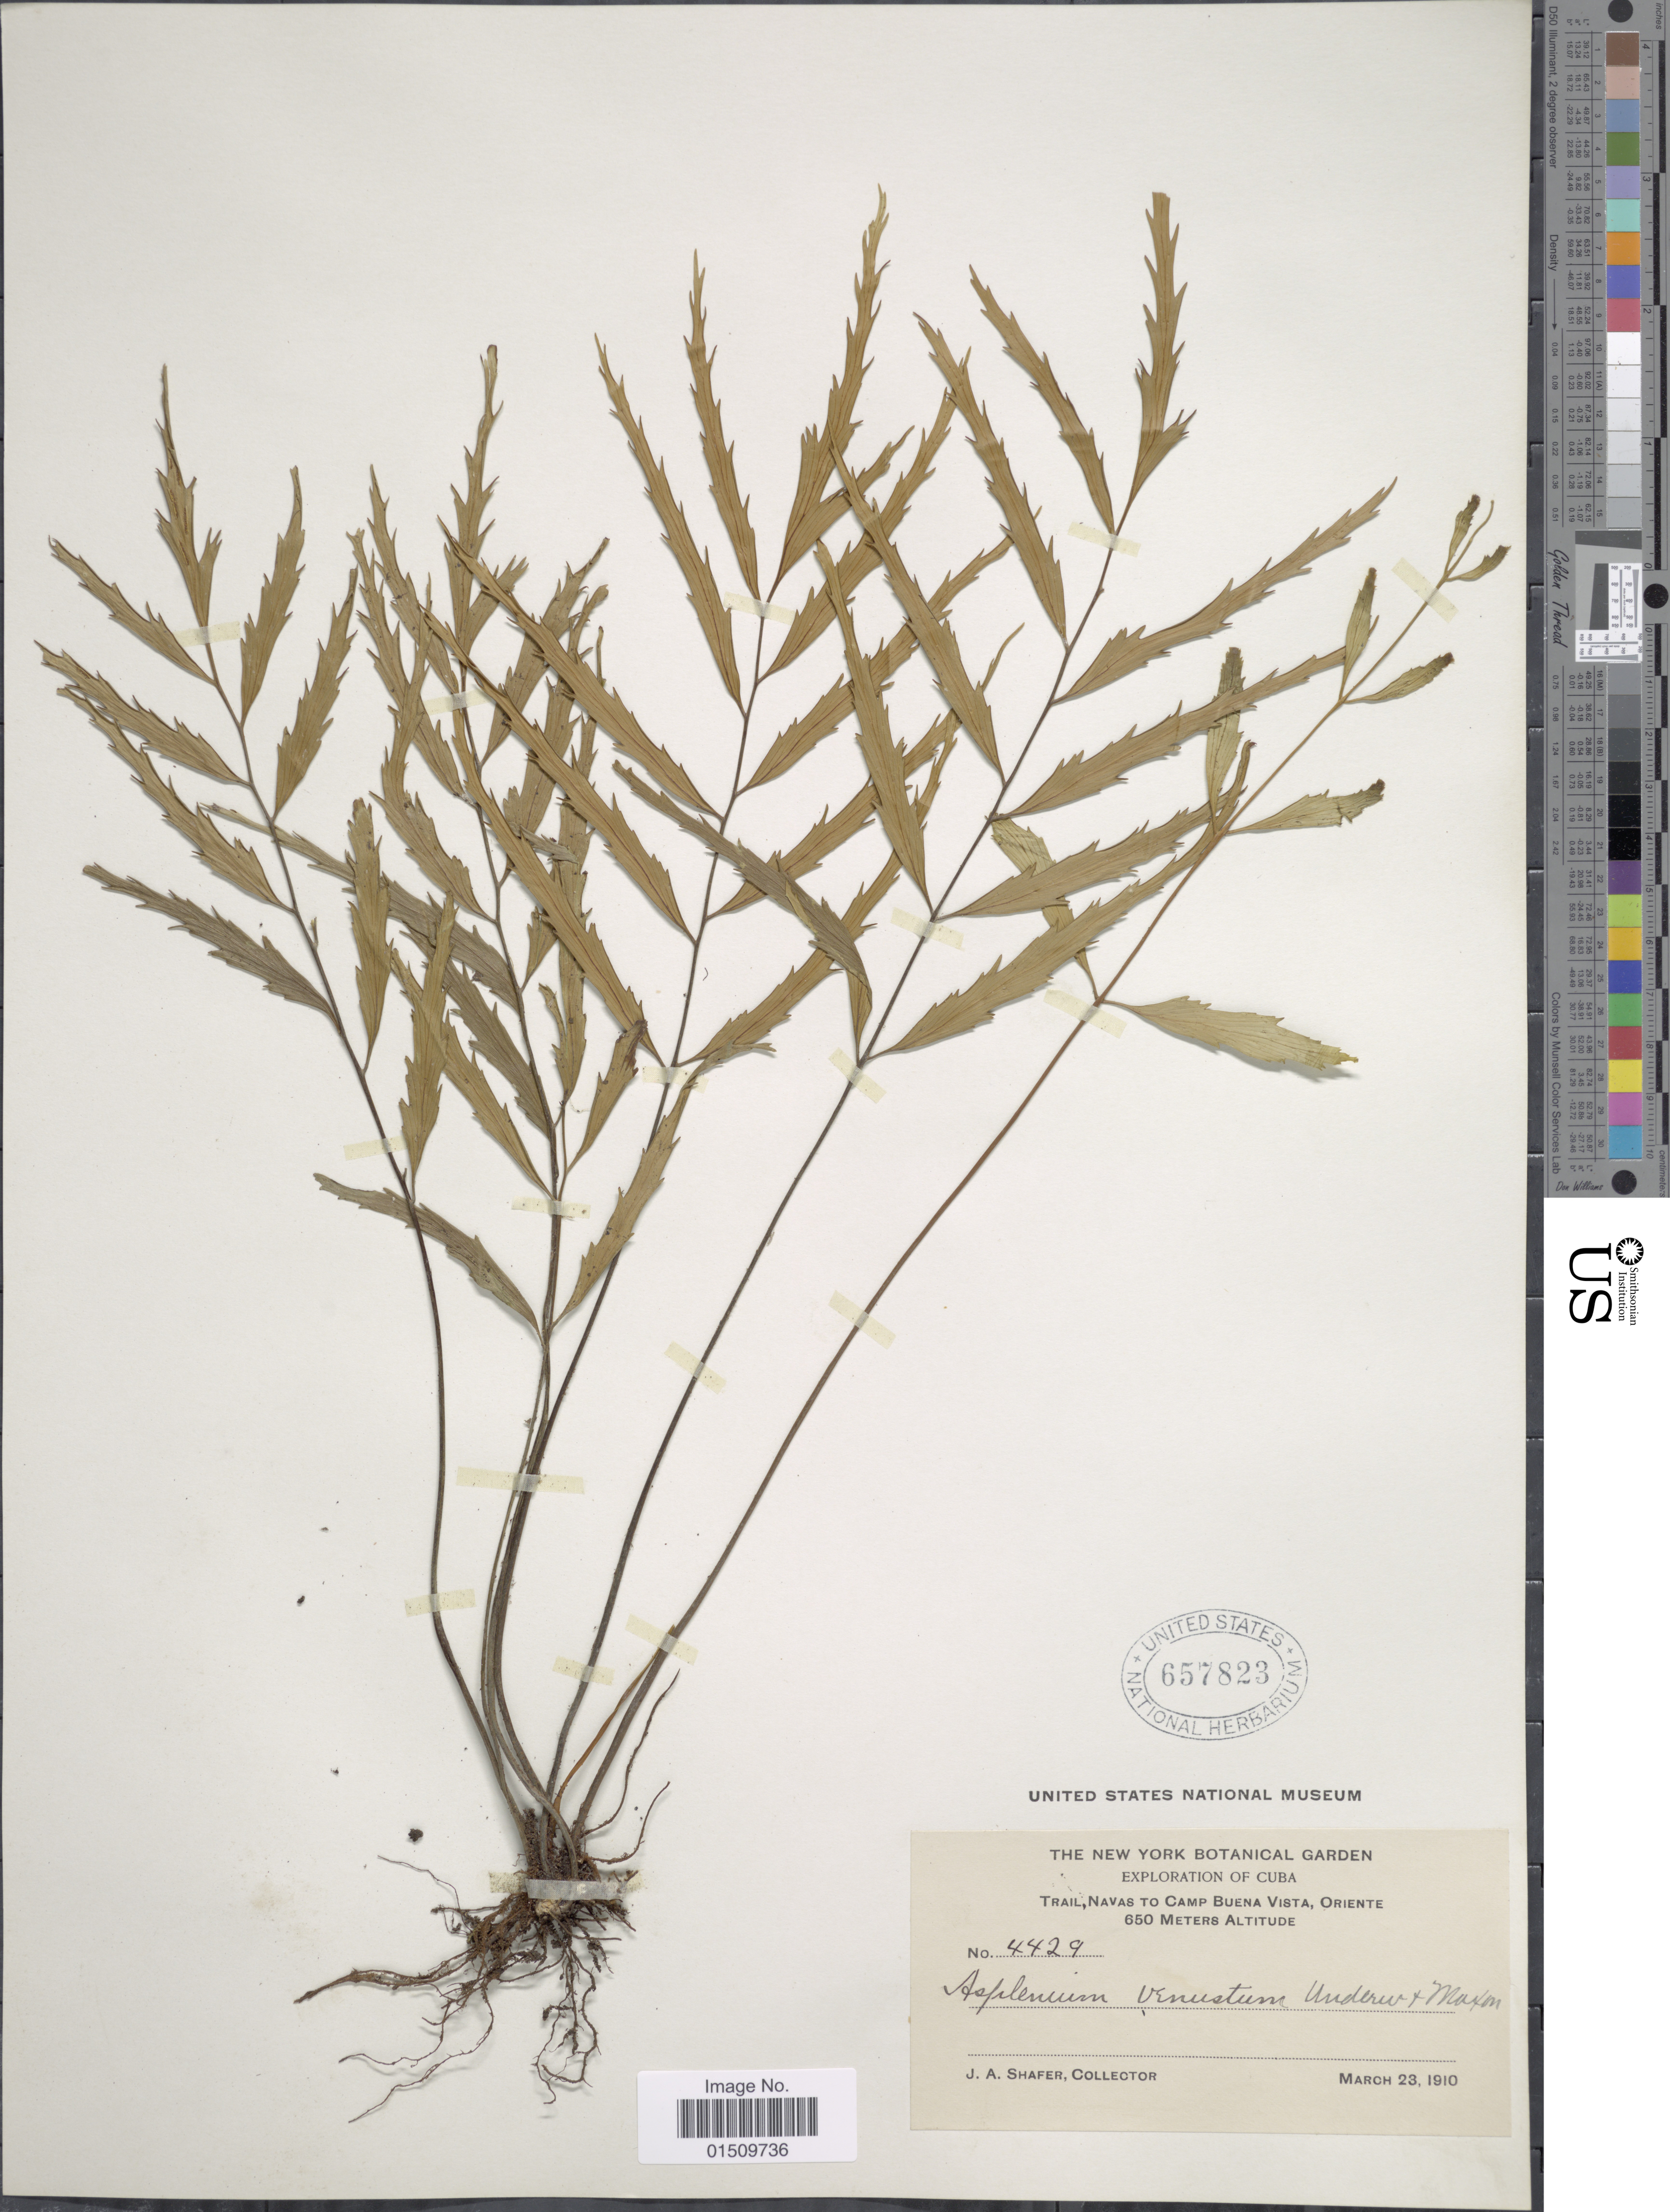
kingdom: Plantae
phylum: Tracheophyta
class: Polypodiopsida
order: Polypodiales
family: Aspleniaceae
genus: Asplenium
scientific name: Asplenium venustum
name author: Underw. & Maxon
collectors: J. A. Shafer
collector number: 4429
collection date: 1910-03-23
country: Cuba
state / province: Oriente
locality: Cuba, Trail, Navas to Camp Bueno Vista.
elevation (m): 650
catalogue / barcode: US 657823